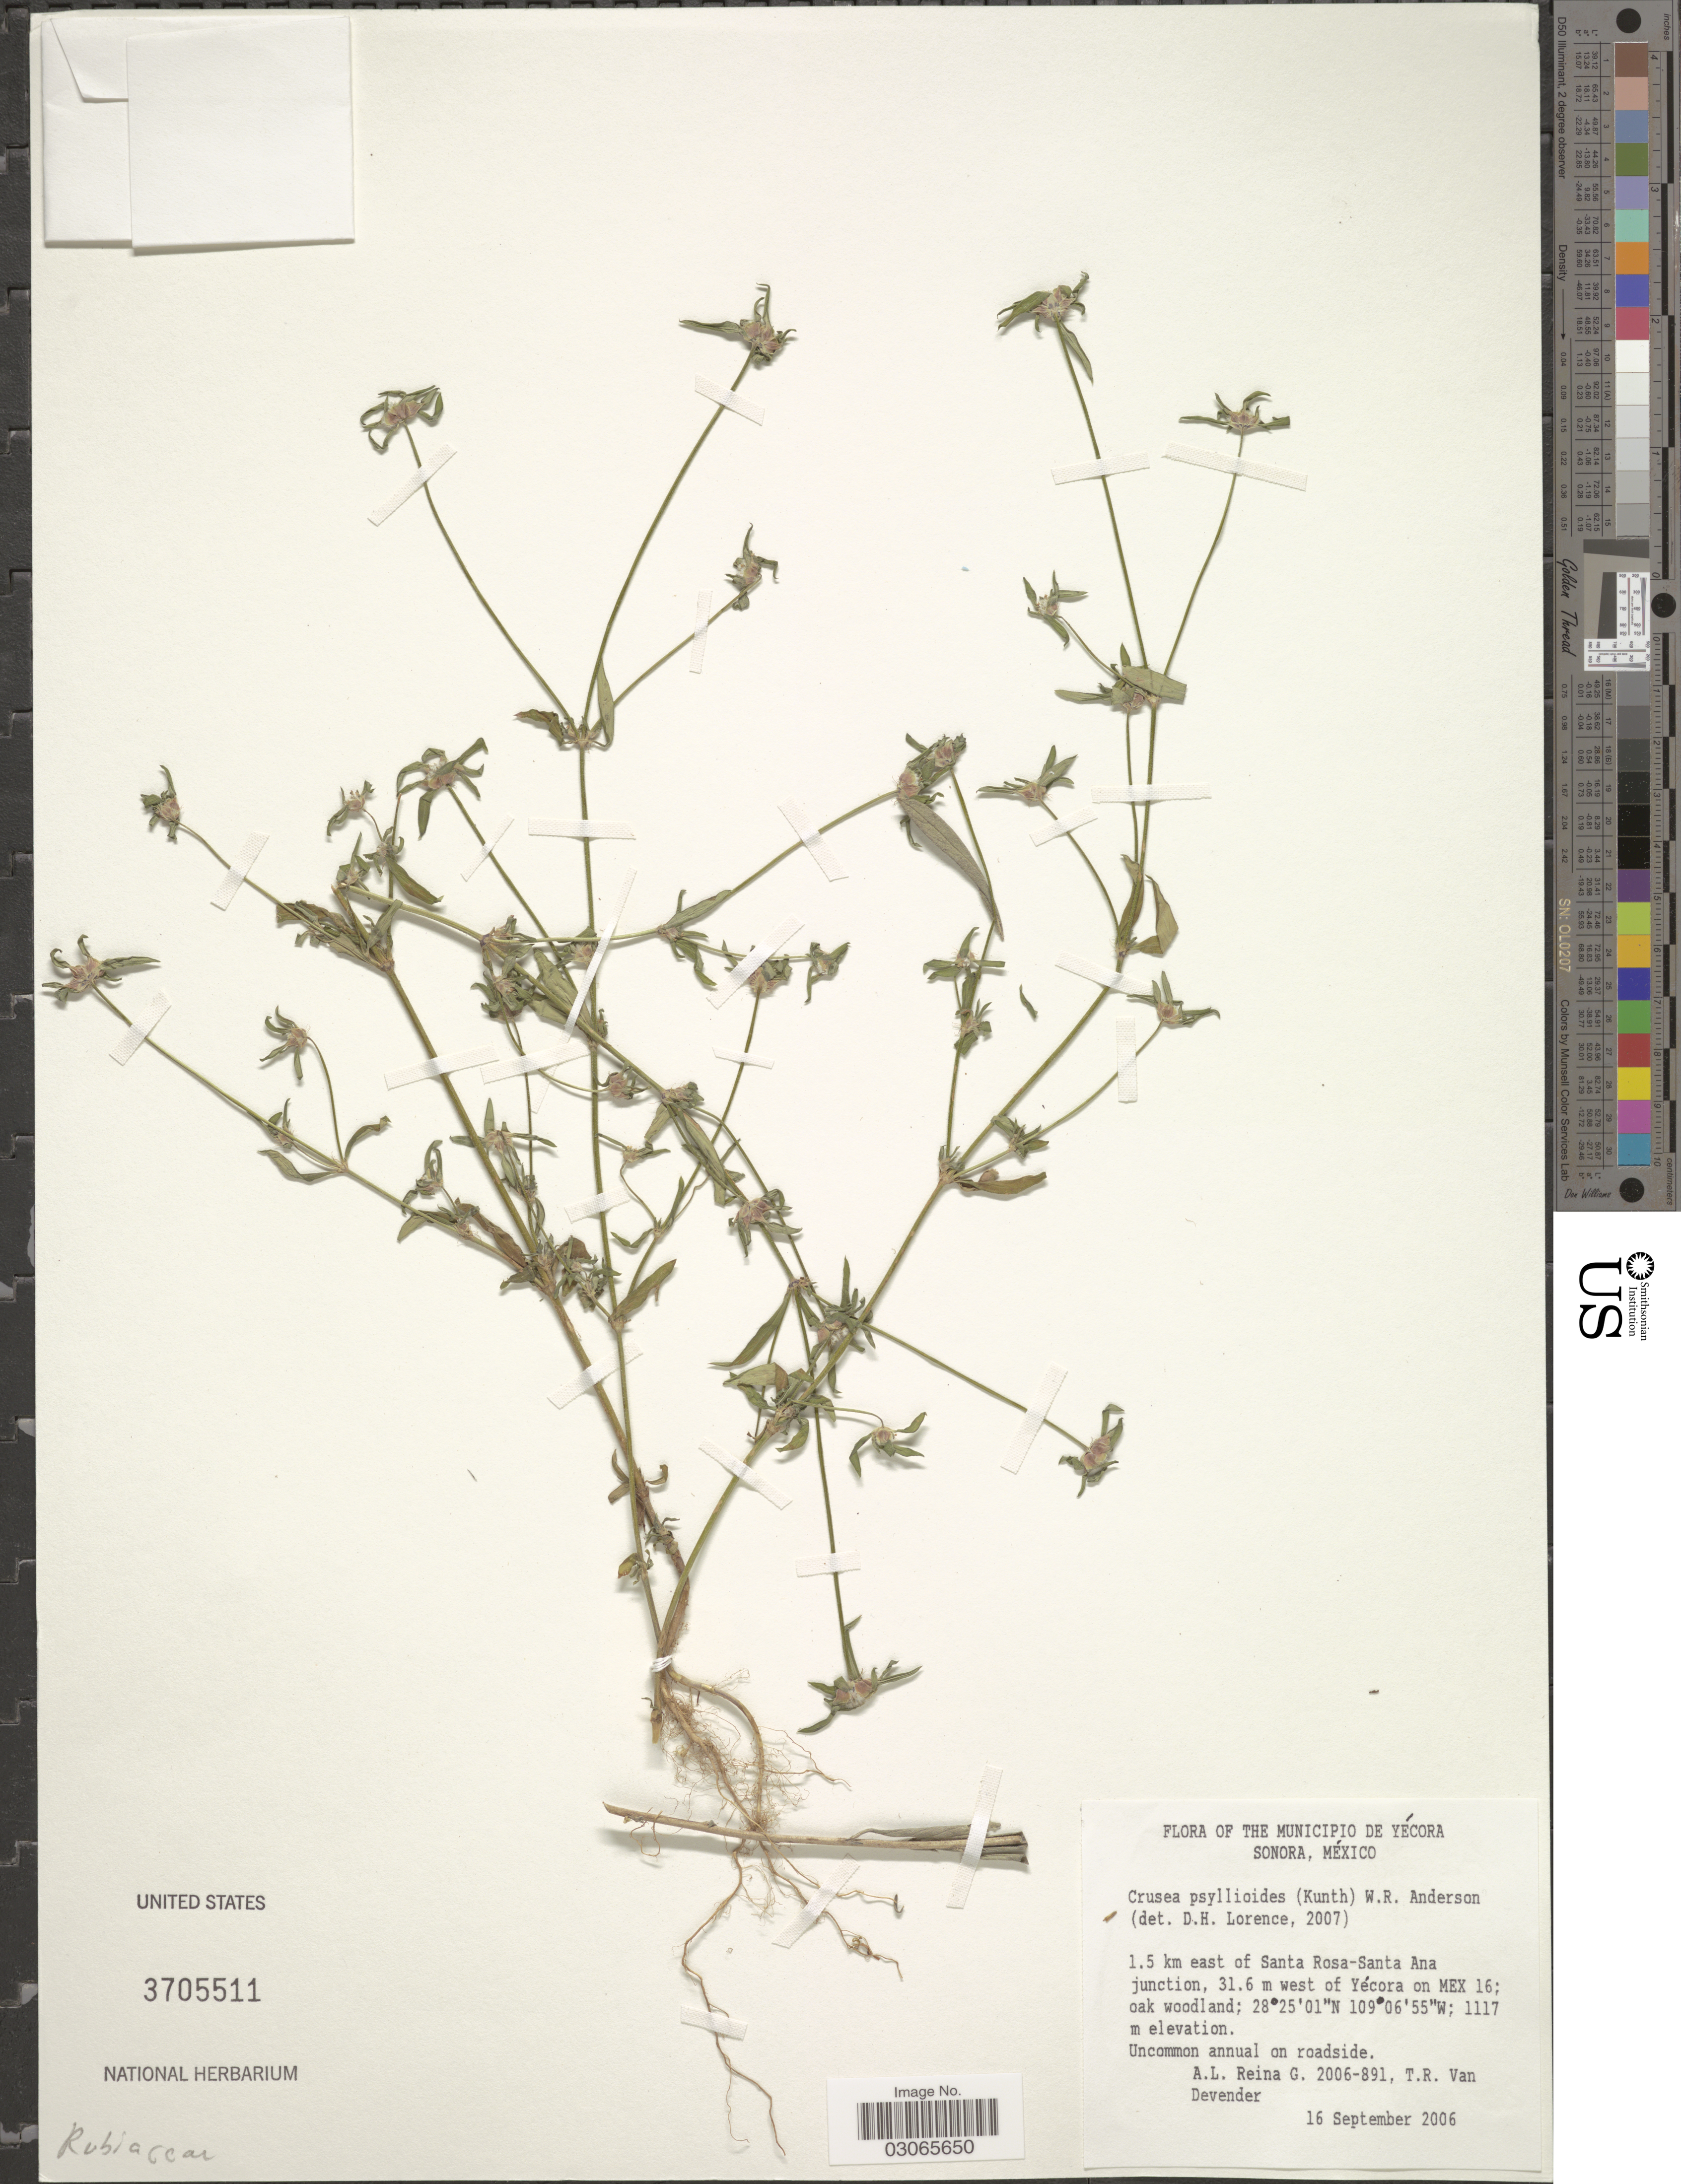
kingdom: Plantae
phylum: Tracheophyta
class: Magnoliopsida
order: Gentianales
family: Rubiaceae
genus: Crusea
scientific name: Crusea psyllioides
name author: (Kunth) W.R. Anderson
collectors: A. L. Reina G. & T. R. Van Devender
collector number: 2006-891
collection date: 2006-09-16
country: Mexico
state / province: Sonora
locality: Municipio de Yécora. 1.5 km east of Santa Rosa-Santa Ana junction, 31.6 m west of Yécora on Mex 16.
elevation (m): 1117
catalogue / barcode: US 3705511